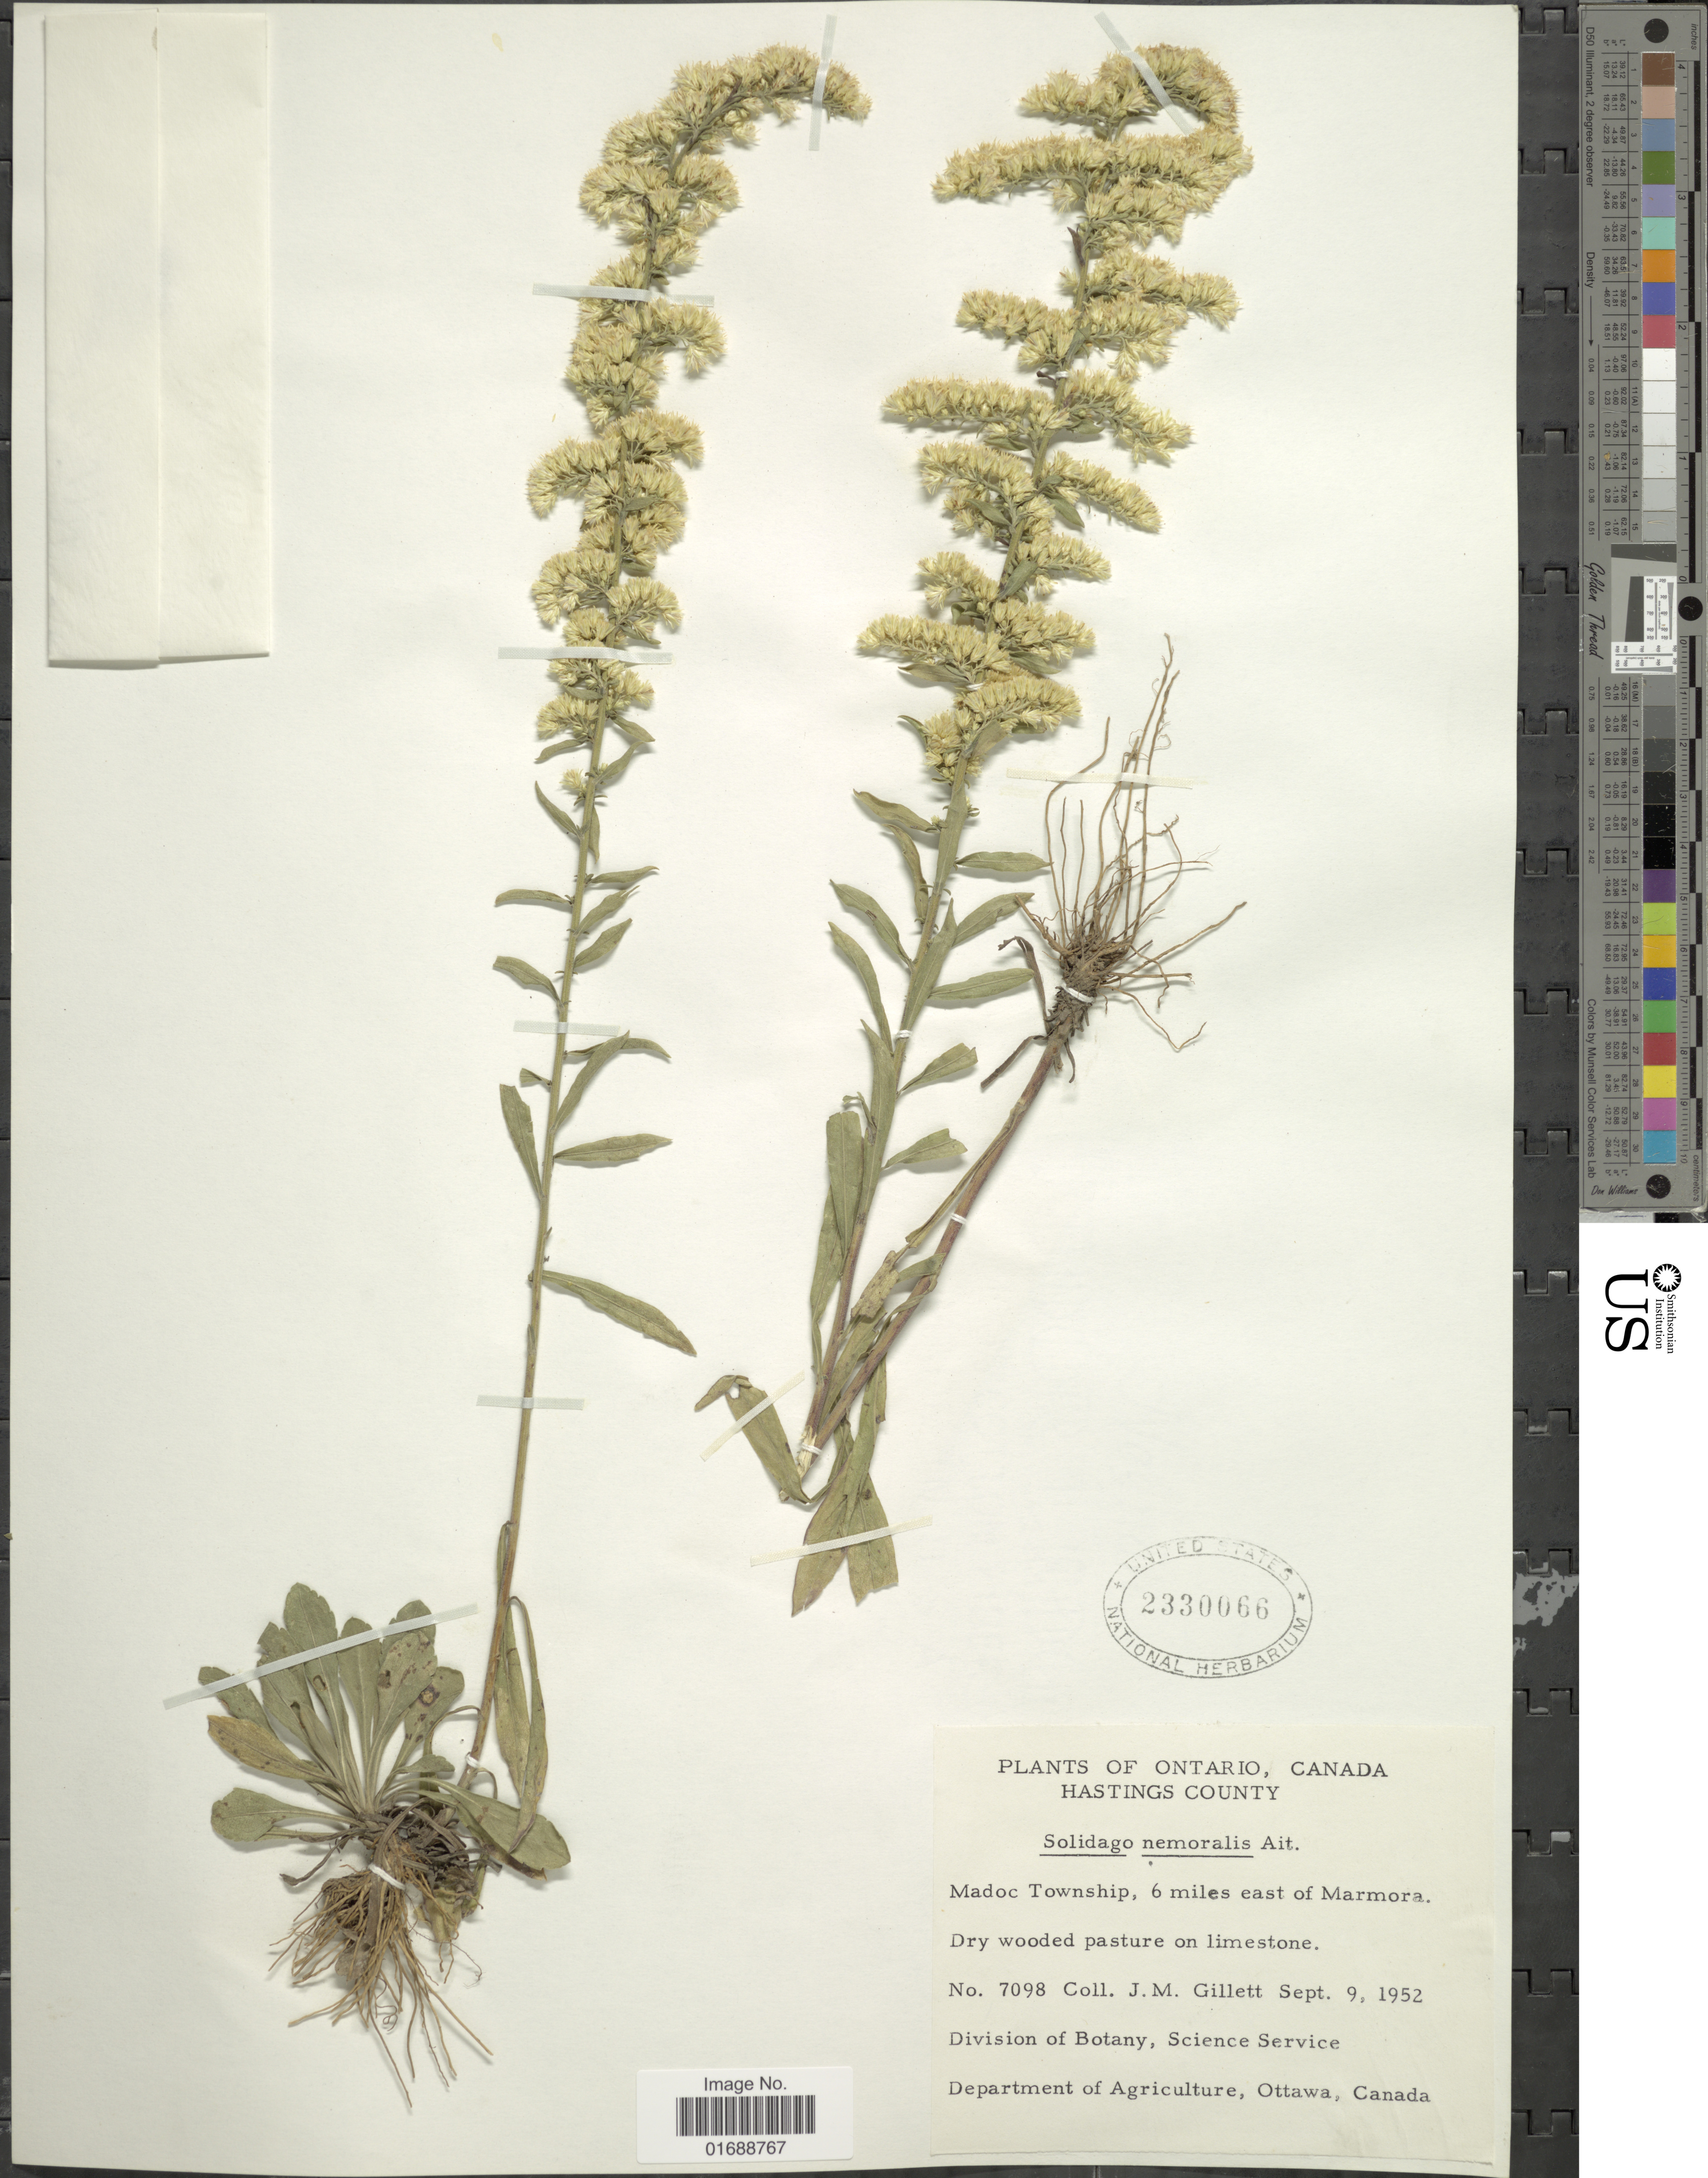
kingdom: Plantae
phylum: Tracheophyta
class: Magnoliopsida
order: Asterales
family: Asteraceae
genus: Solidago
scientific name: Solidago nemoralis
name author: Aiton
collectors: J. M. Gillett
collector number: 7098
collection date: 1952-09-09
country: Canada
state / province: Ontario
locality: Hastings County, Madoc Township, 6 miles east of Marmora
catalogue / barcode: US 2330066